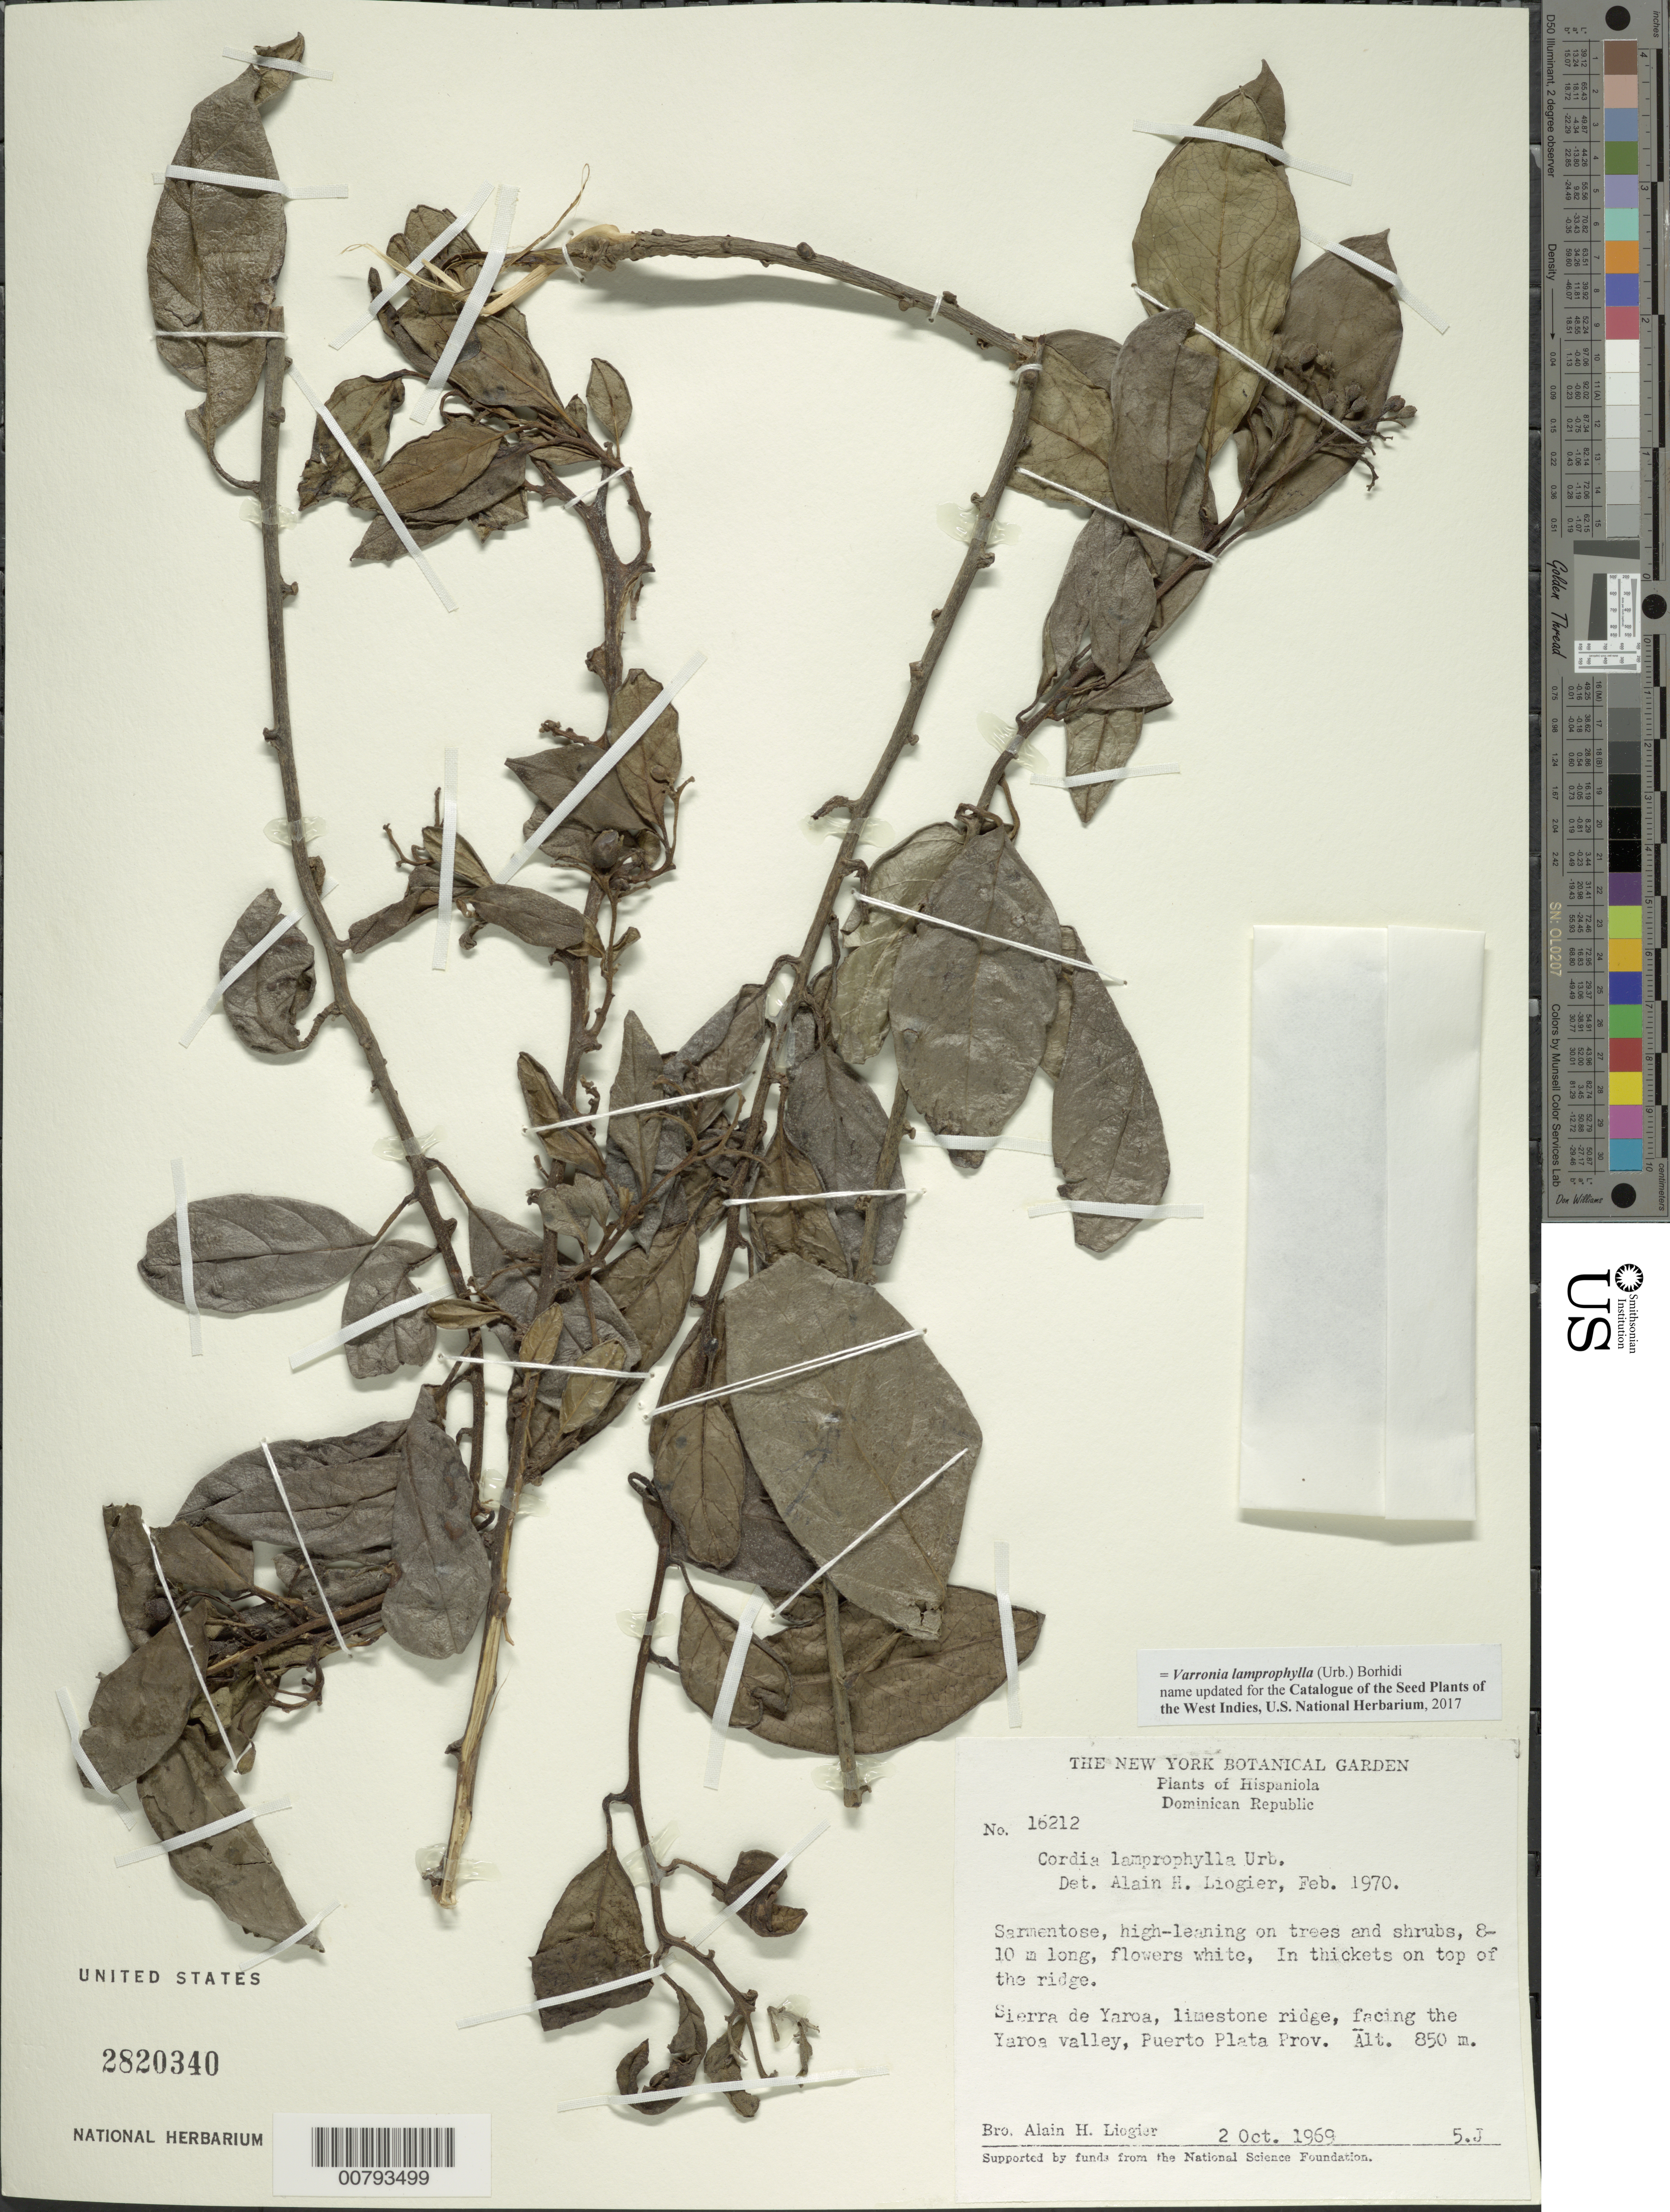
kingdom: Plantae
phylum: Tracheophyta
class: Magnoliopsida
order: Boraginales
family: Cordiaceae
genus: Varronia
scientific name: Varronia lamprophylla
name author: (Urb.) Borhidi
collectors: A. H. Liogier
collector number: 16212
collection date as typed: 02 Oct 1969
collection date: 1969-10-02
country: Dominican Republic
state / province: Puerto Plata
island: Hispaniola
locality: Sierra de Yaroa, facing the Yaroa valley.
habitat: Limestone ridge, in thickets on top of the ridge.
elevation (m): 850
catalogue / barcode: US 2820340